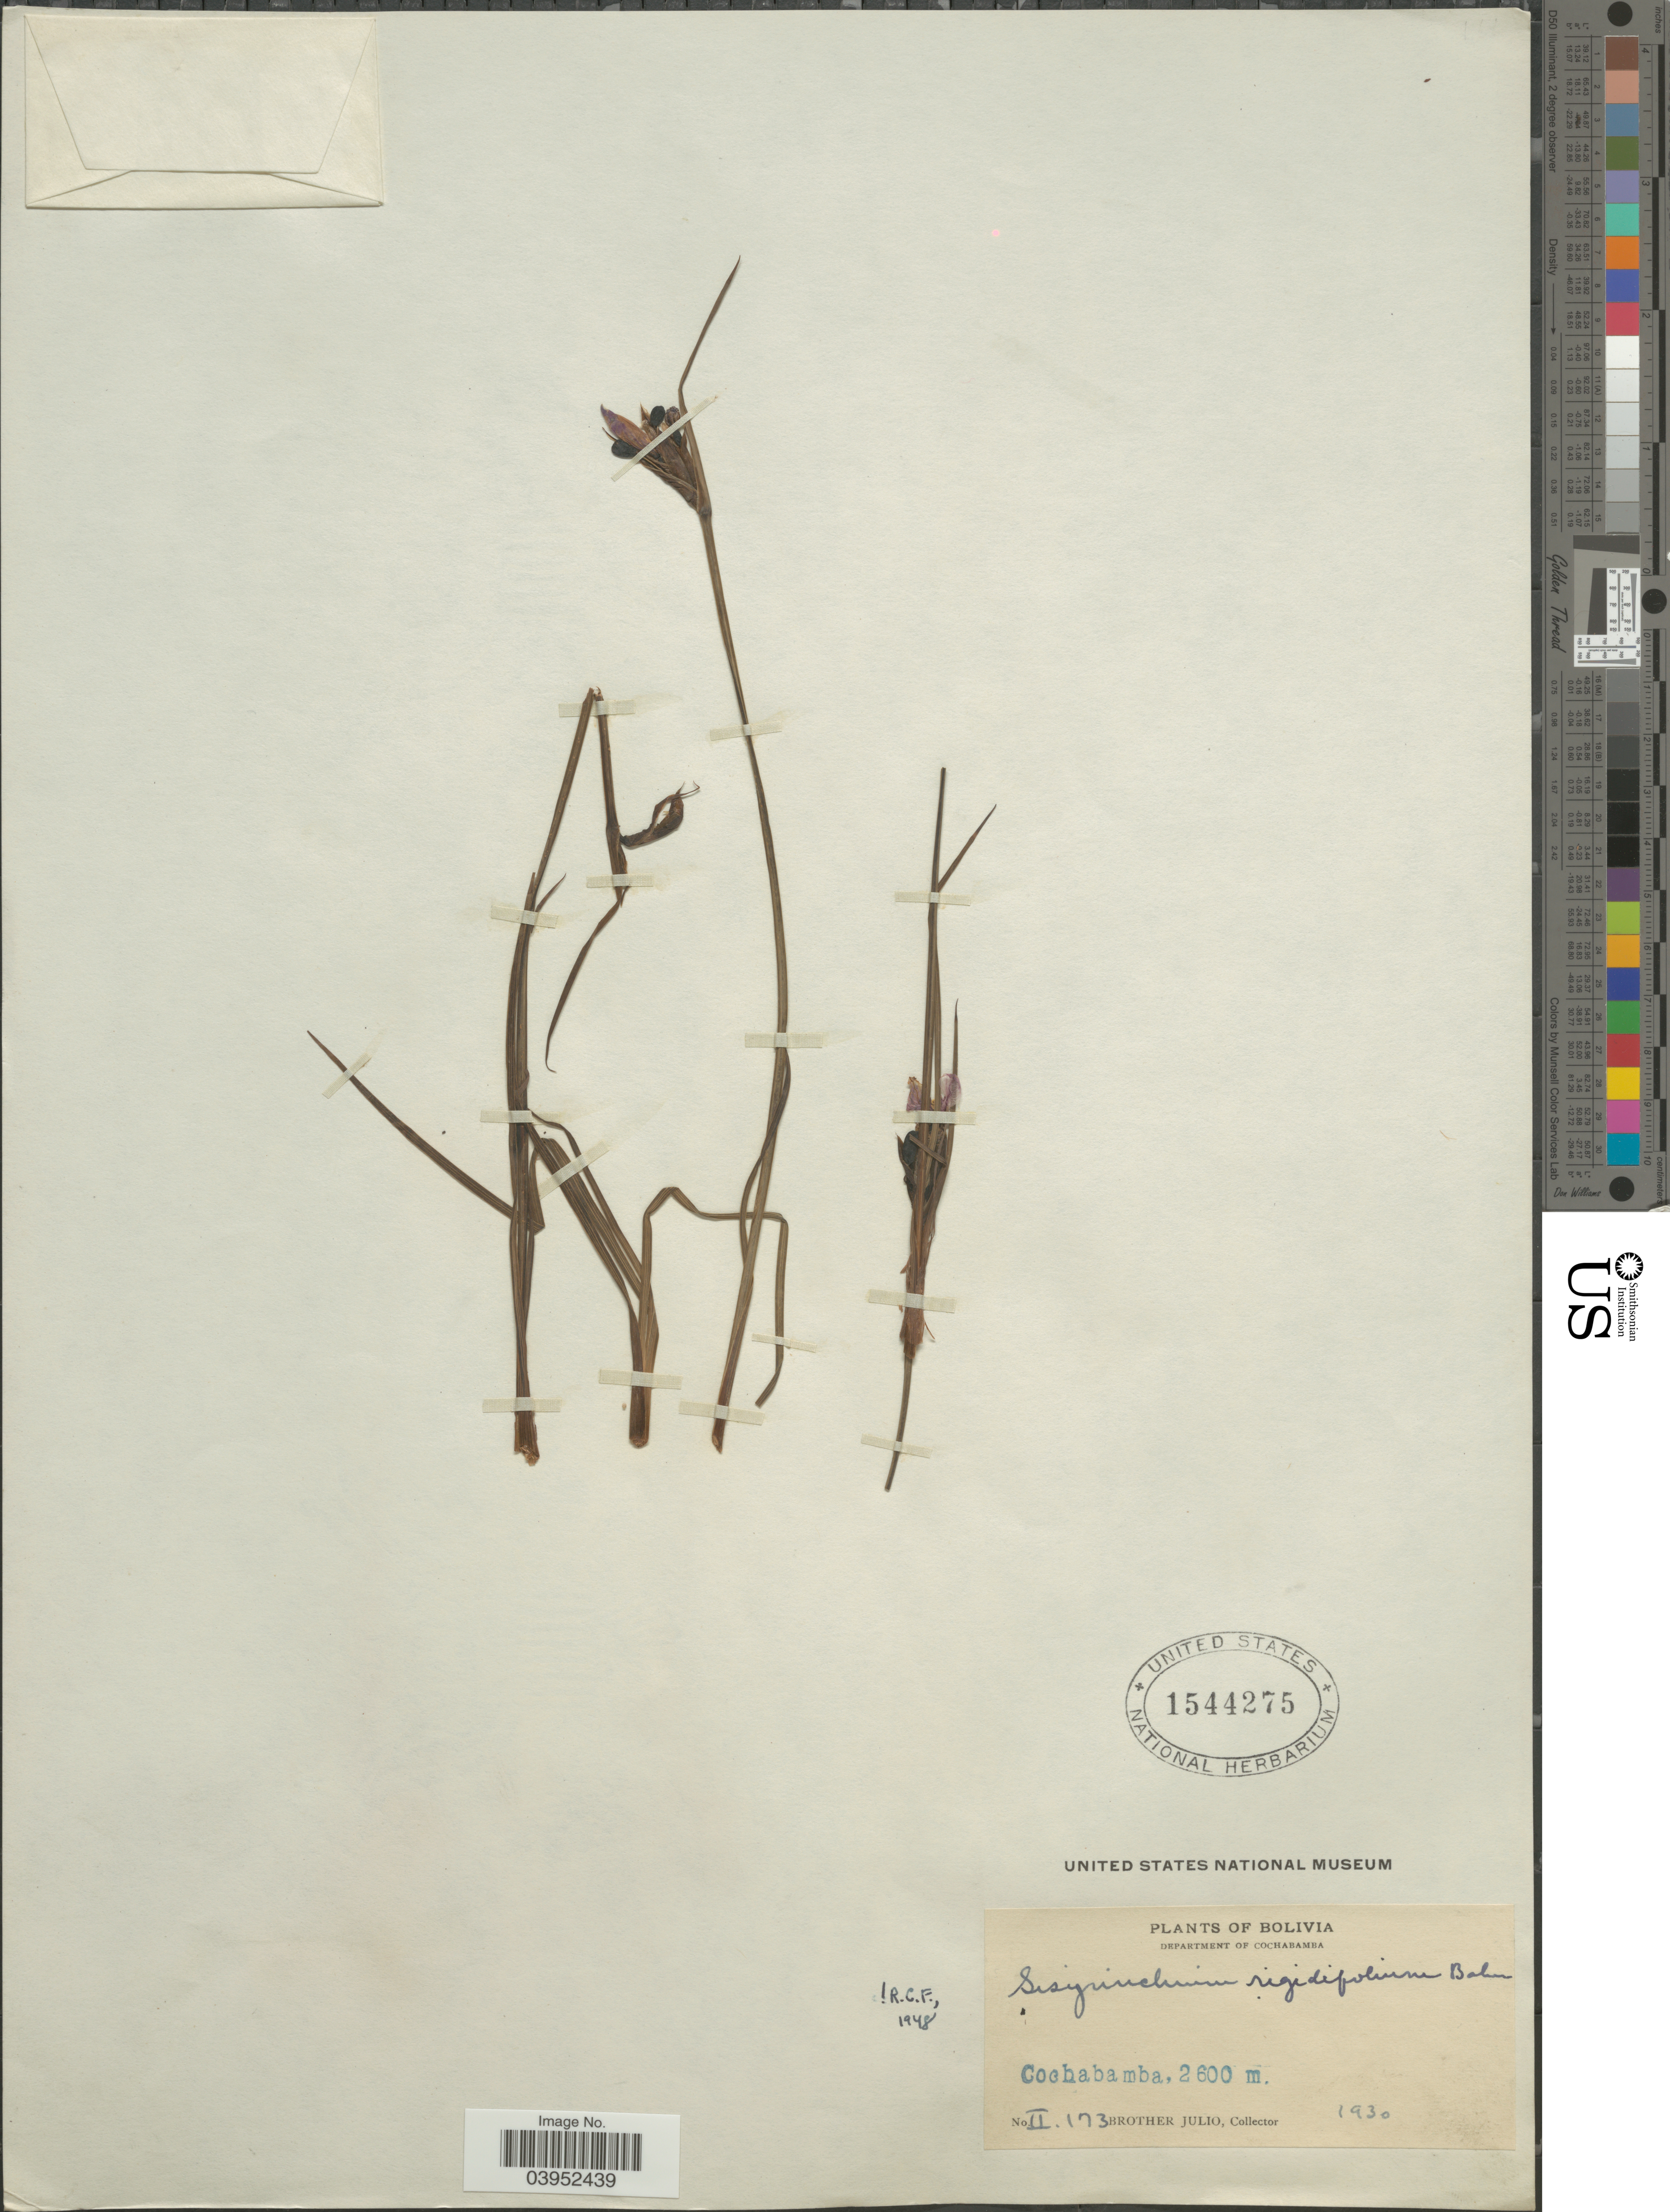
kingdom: Plantae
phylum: Tracheophyta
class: Liliopsida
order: Asparagales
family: Iridaceae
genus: Sisyrinchium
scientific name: Sisyrinchium rigidifolium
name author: Baker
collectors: Bro. Julio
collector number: II.173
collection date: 1930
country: Bolivia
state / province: Cochabamba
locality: Department of Cochabamba. Cochabamba.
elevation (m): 2600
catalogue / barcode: US 1544275